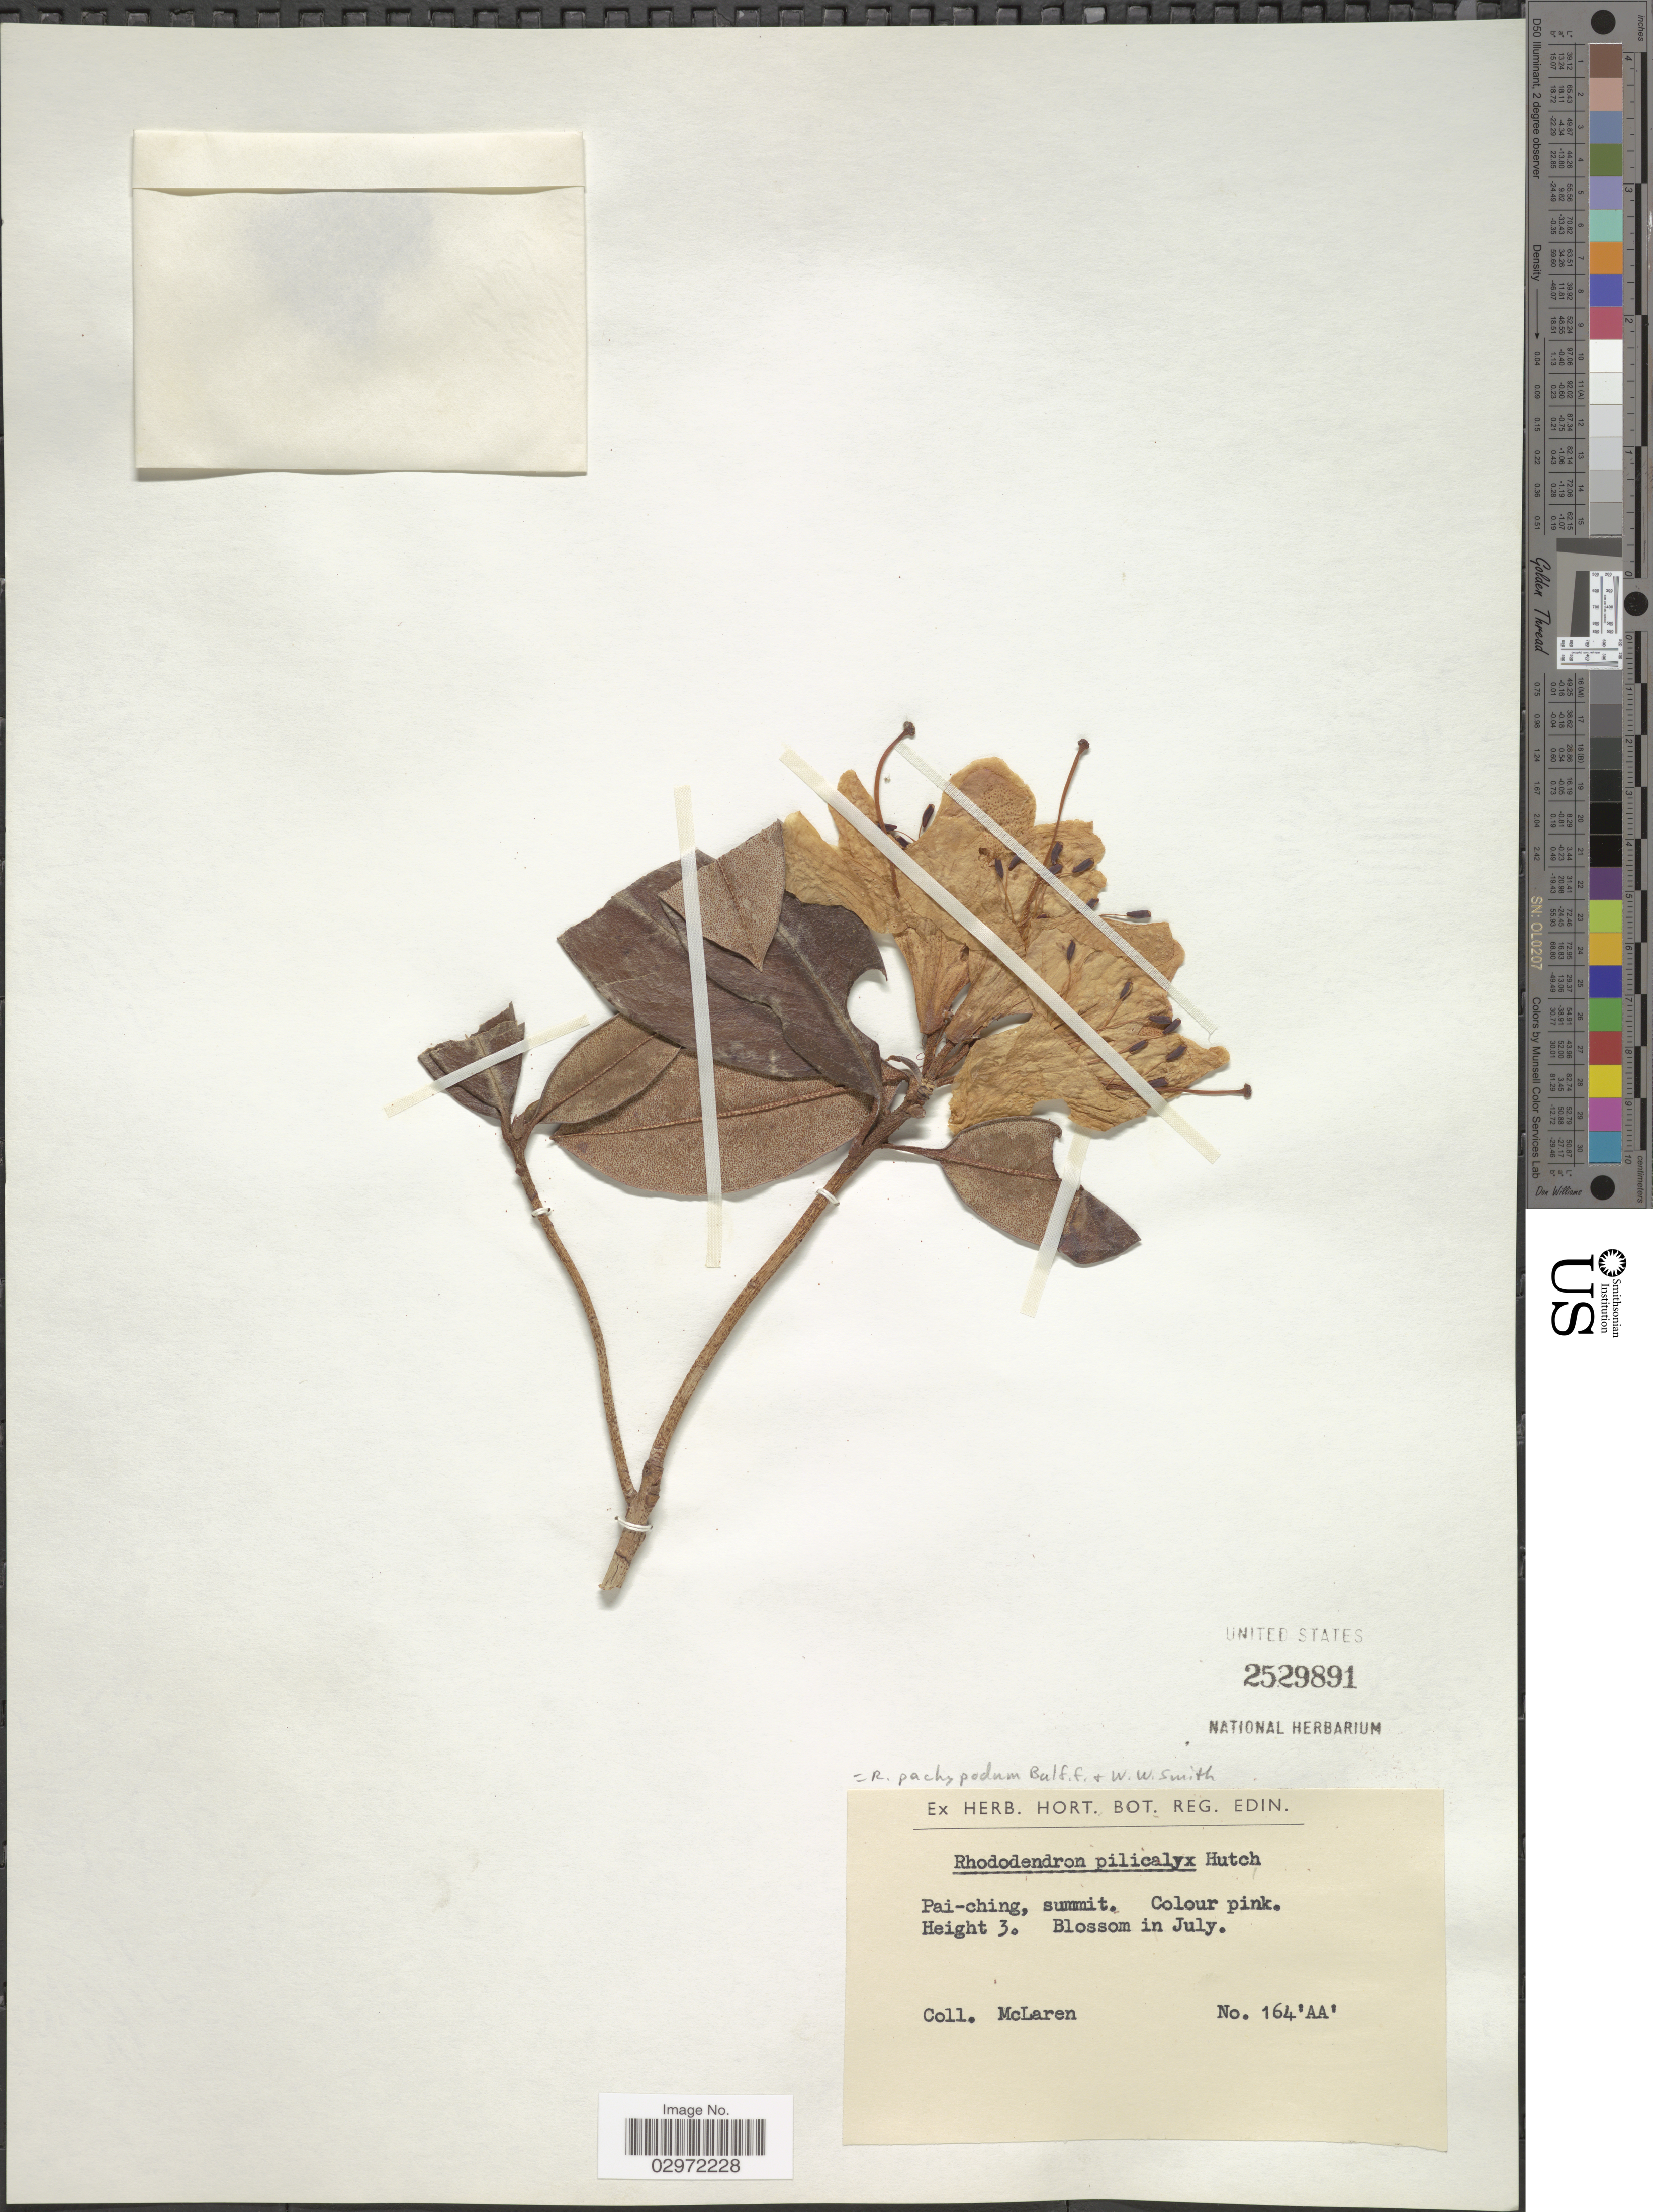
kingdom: Plantae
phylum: Tracheophyta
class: Magnoliopsida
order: Ericales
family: Ericaceae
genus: Rhododendron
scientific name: Rhododendron pachypodum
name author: Balf. f. & W.W. Sm.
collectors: McLaren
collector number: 164'AA'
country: China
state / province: Shanxi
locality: Pai-ching summit.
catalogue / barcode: US 2529891